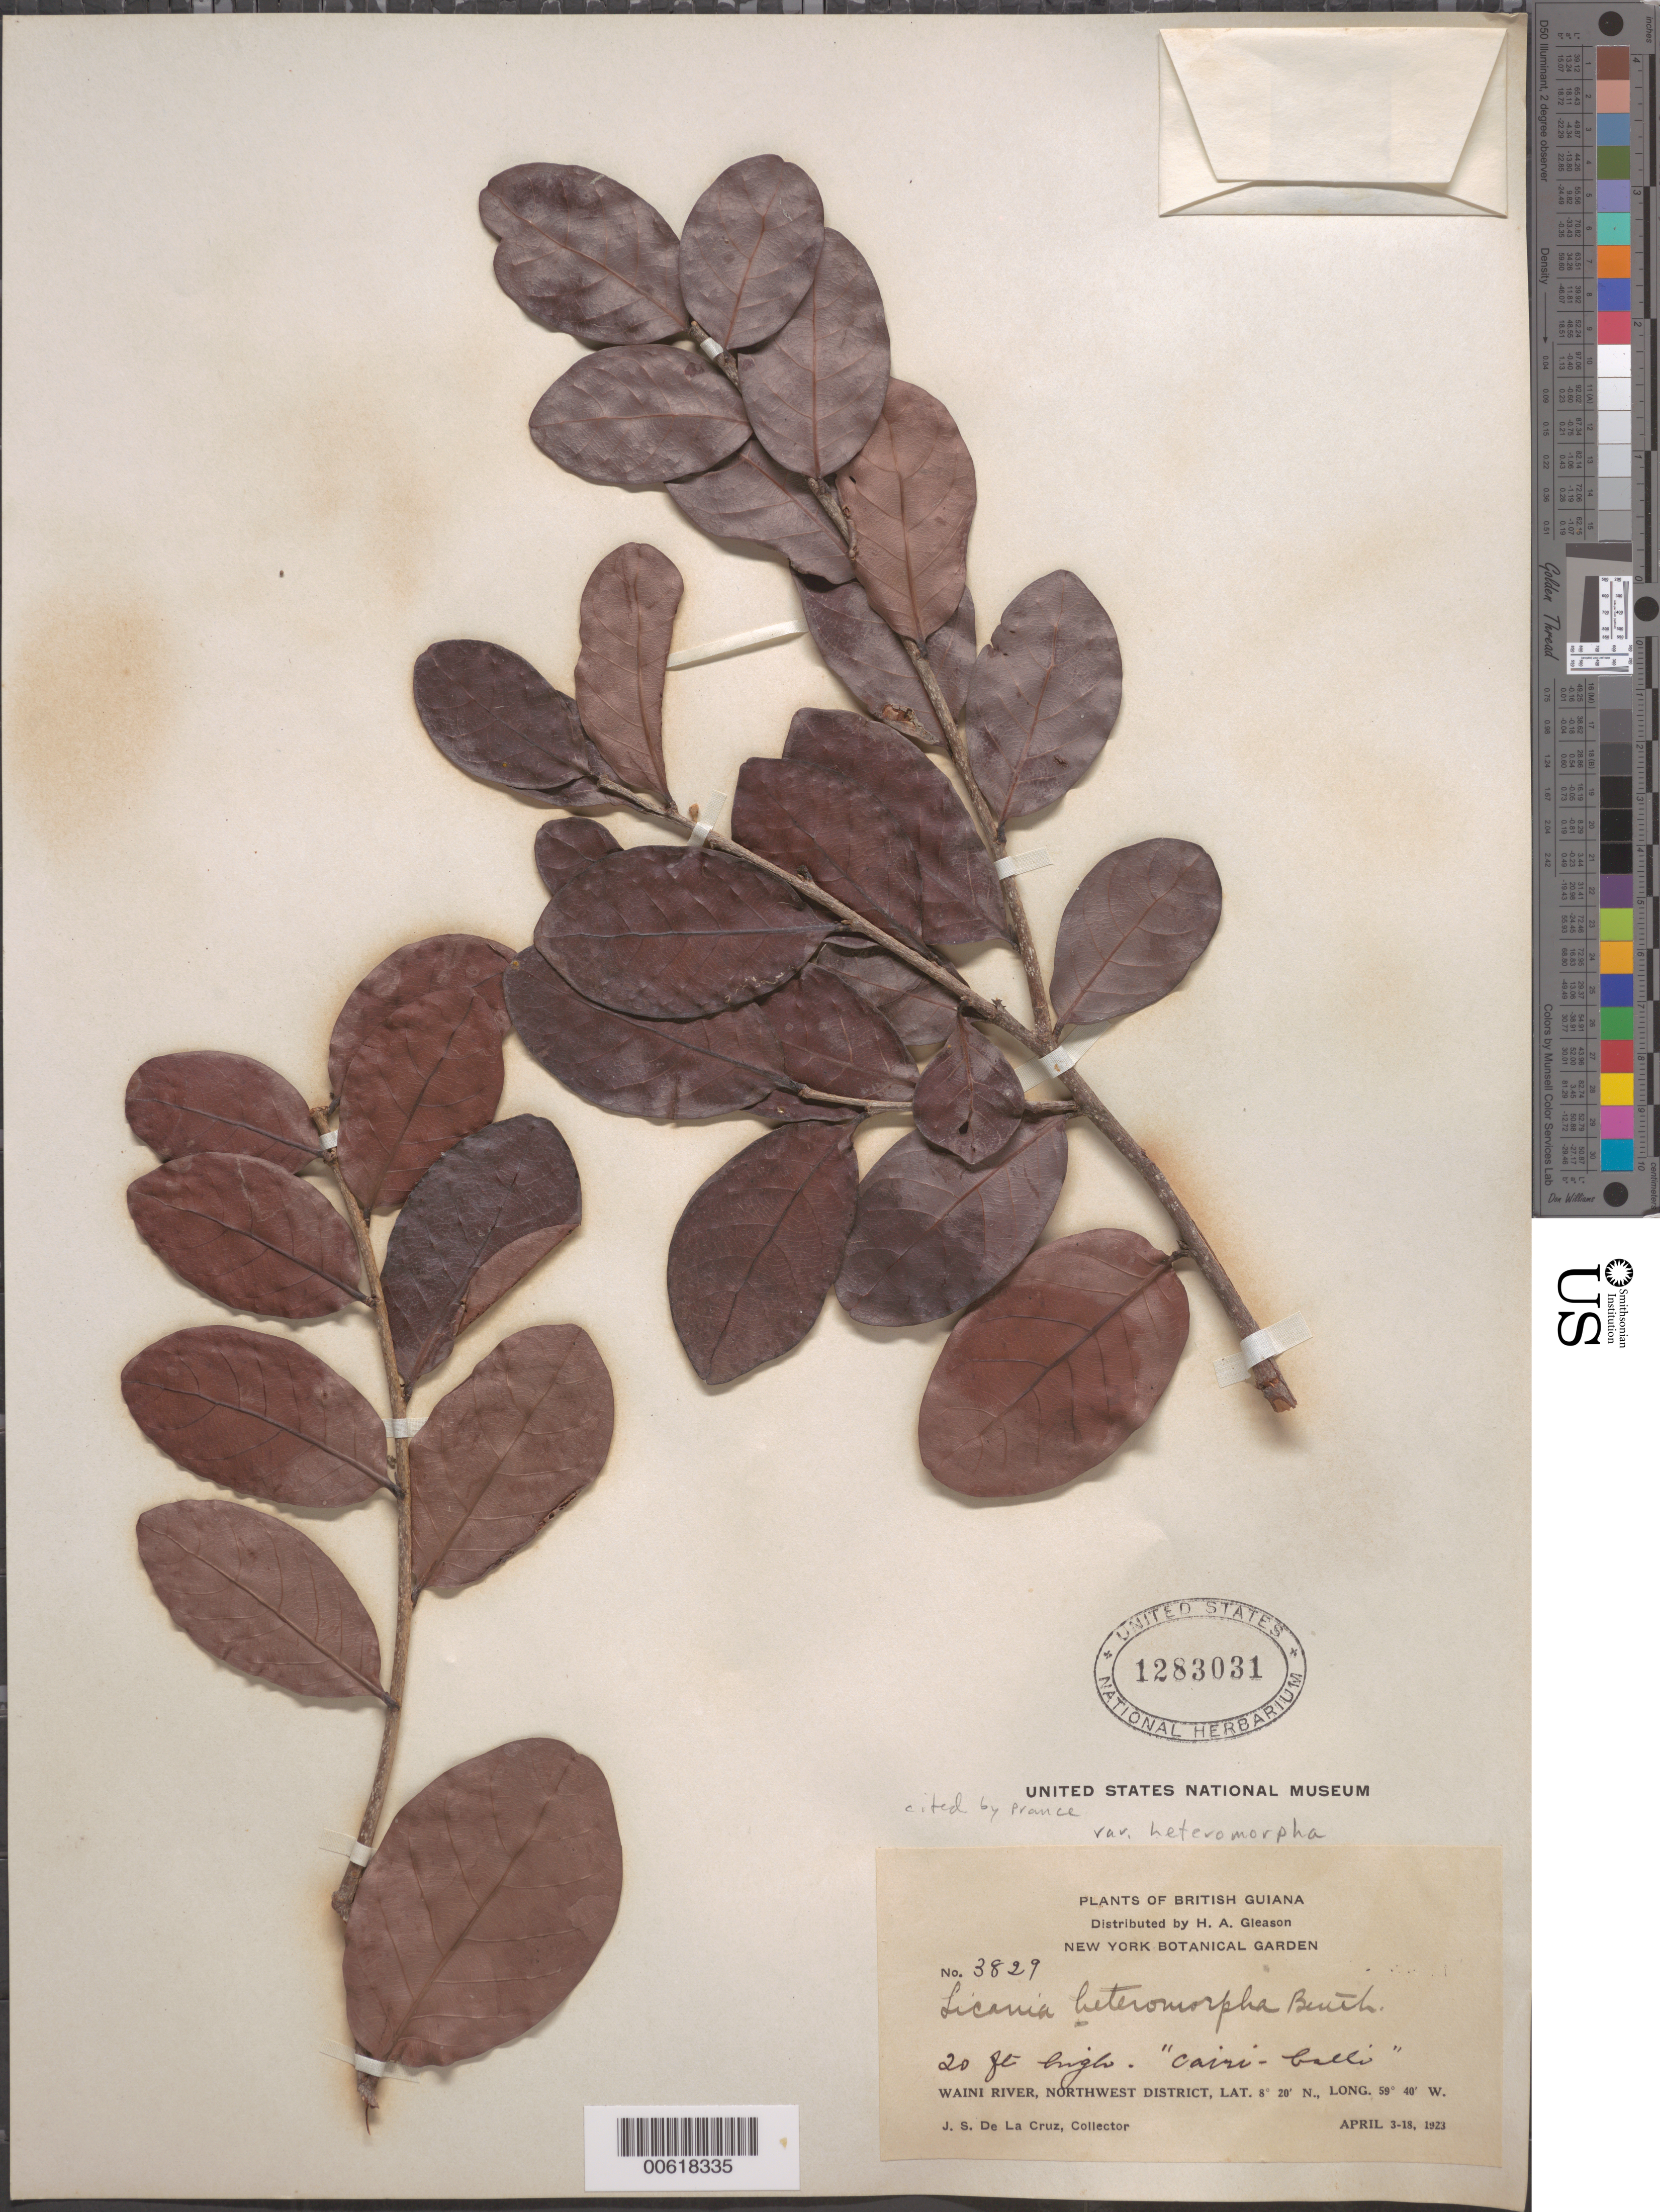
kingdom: Plantae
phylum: Tracheophyta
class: Magnoliopsida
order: Malpighiales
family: Chrysobalanaceae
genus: Hymenopus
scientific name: Hymenopus heteromorphus var. heteromorphus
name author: (Benth.) Sothers & Prance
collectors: J. S. de la Cruz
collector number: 3829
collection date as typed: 3-Apr-23 to 18-Apr-23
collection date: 1923-04-03/1923-04-18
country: Guyana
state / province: Barima-Waini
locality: Waini R., NW District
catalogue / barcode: US 1283031